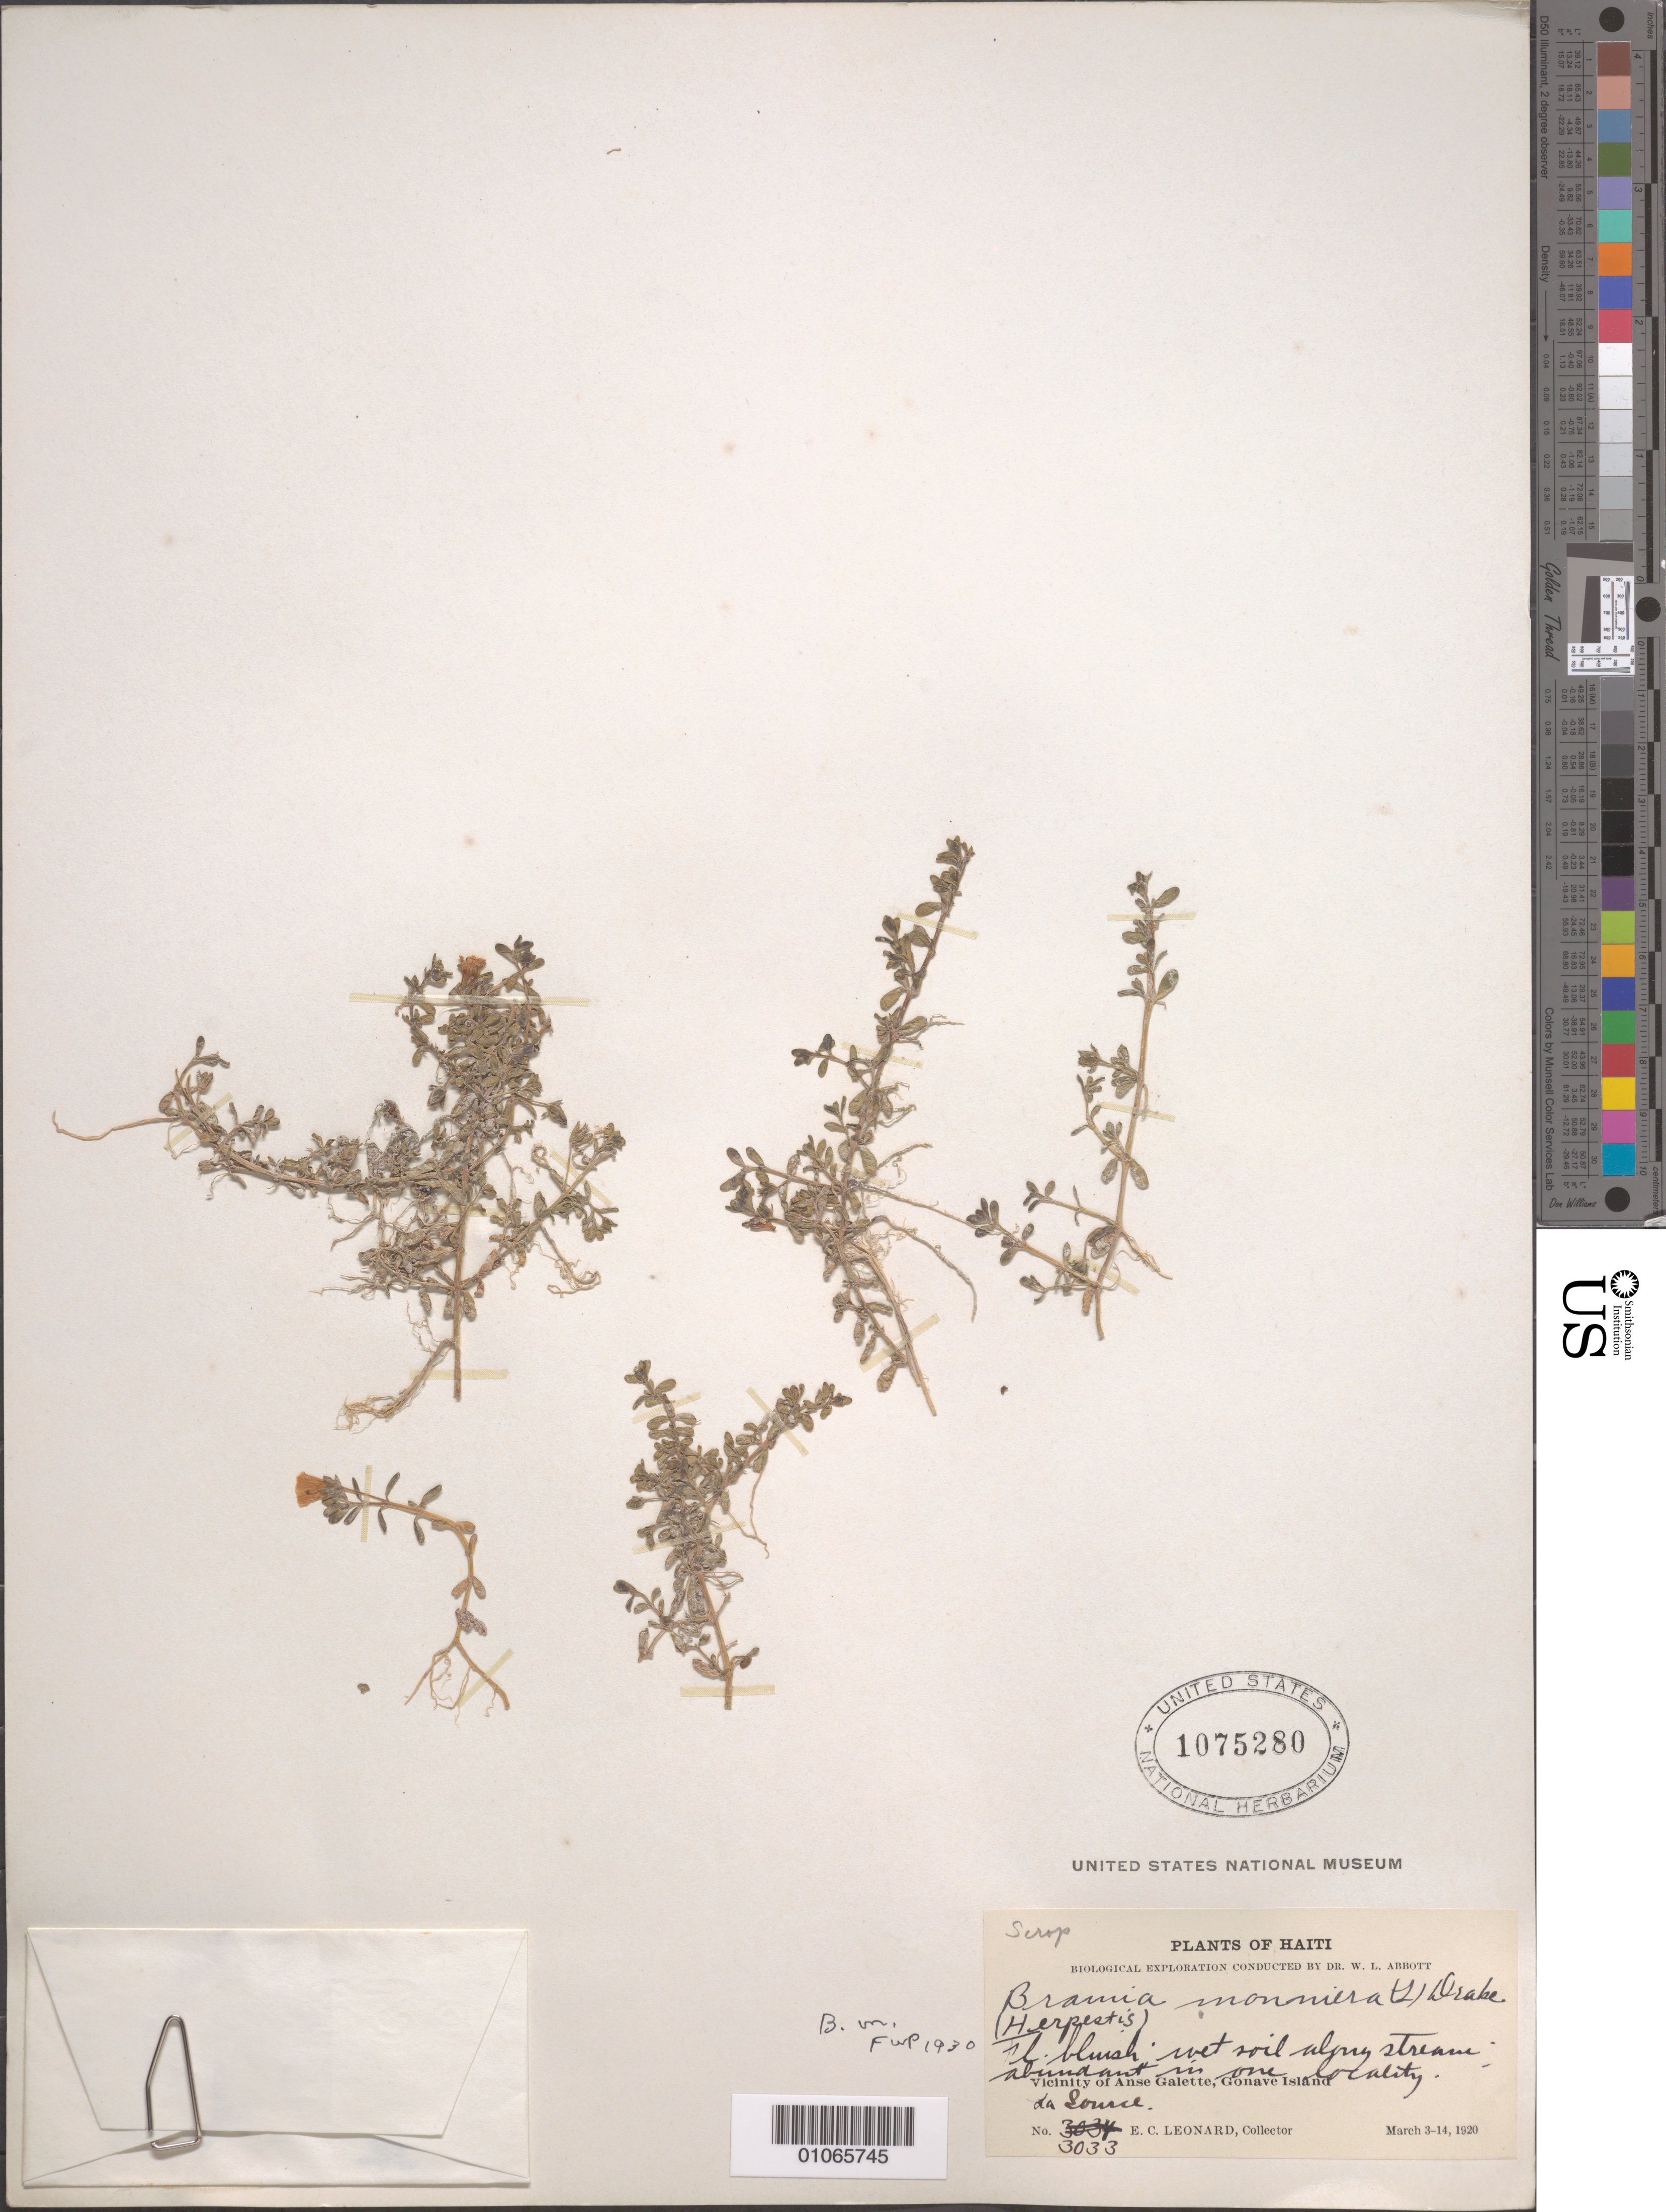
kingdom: Plantae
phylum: Tracheophyta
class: Magnoliopsida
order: Lamiales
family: Plantaginaceae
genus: Bacopa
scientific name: Bacopa monnieri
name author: (L.) Wettst.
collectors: E. C. Leonard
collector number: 3033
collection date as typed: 03 Mar 1920 to 14 Mar 1920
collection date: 1920-03-03/1920-03-14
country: Haiti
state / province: Óuest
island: Île de la Gonâve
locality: Vicinity of anse Galette (Anse Galet), Gonave Island. Wet soil along streams.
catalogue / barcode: US 1075280